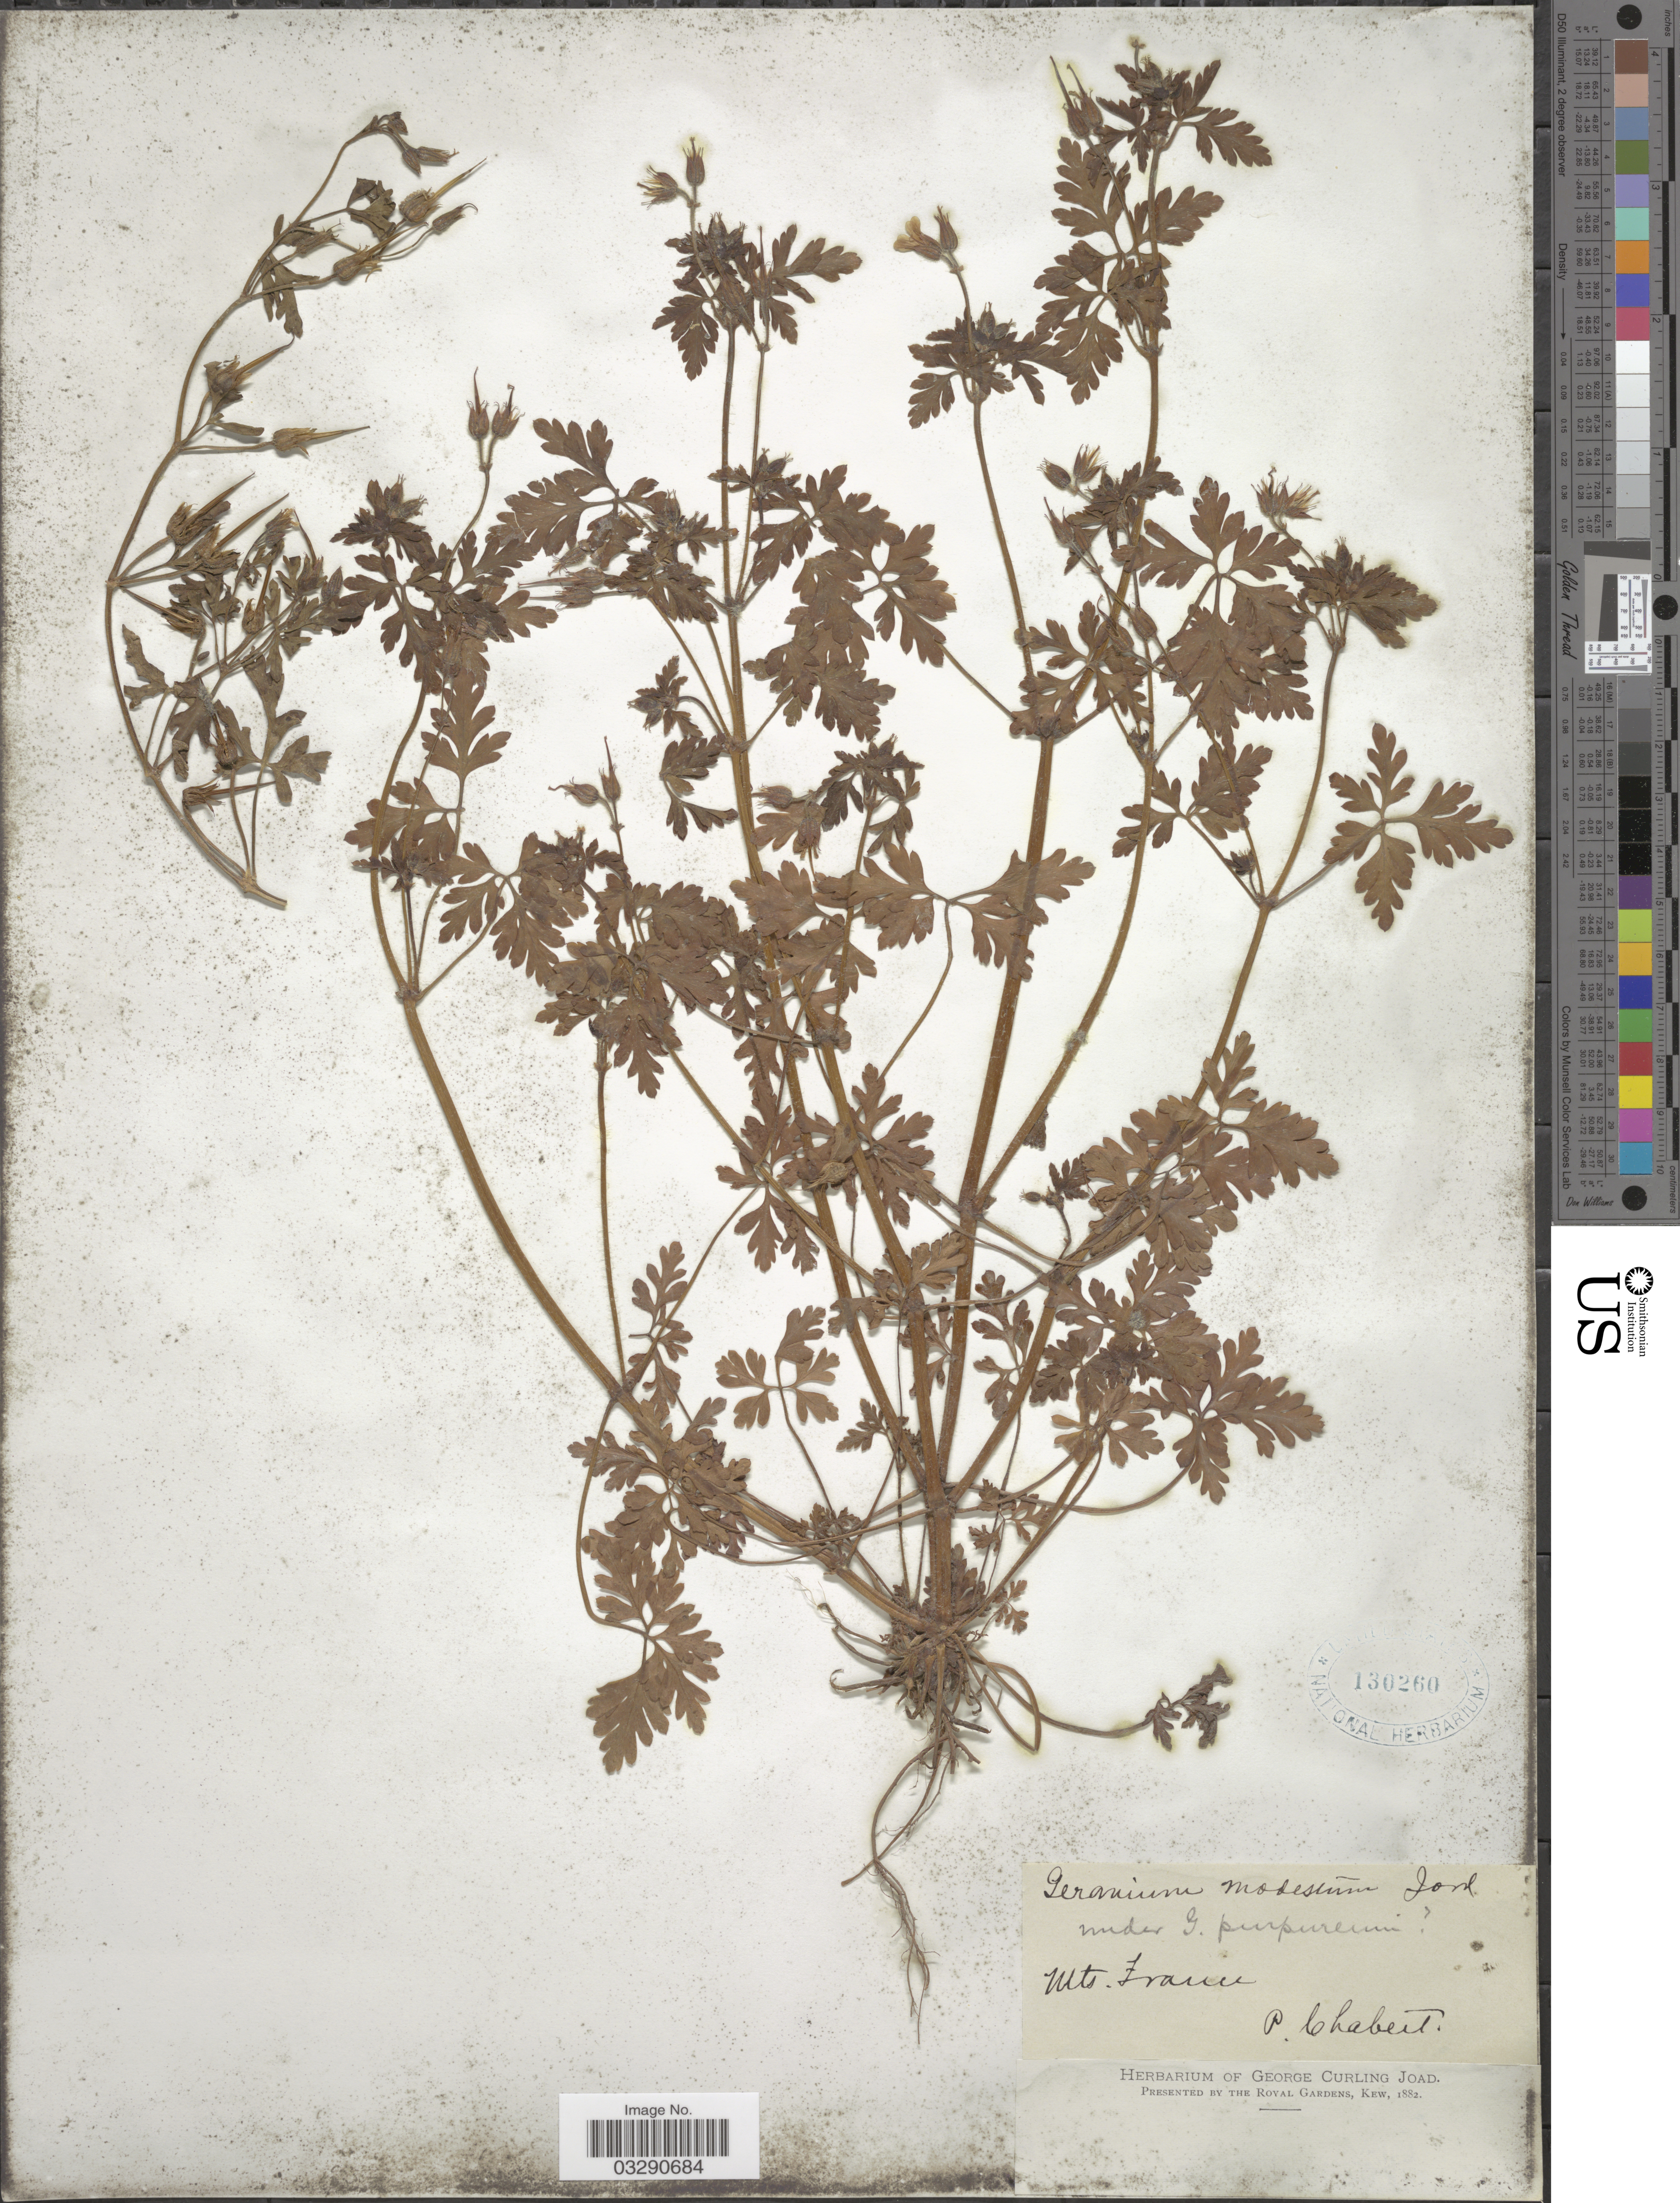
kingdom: Plantae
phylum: Tracheophyta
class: Magnoliopsida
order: Geraniales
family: Geraniaceae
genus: Geranium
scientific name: Geranium purpureum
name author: Vill.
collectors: P. Chabert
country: France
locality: Mts. France.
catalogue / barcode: US 130260